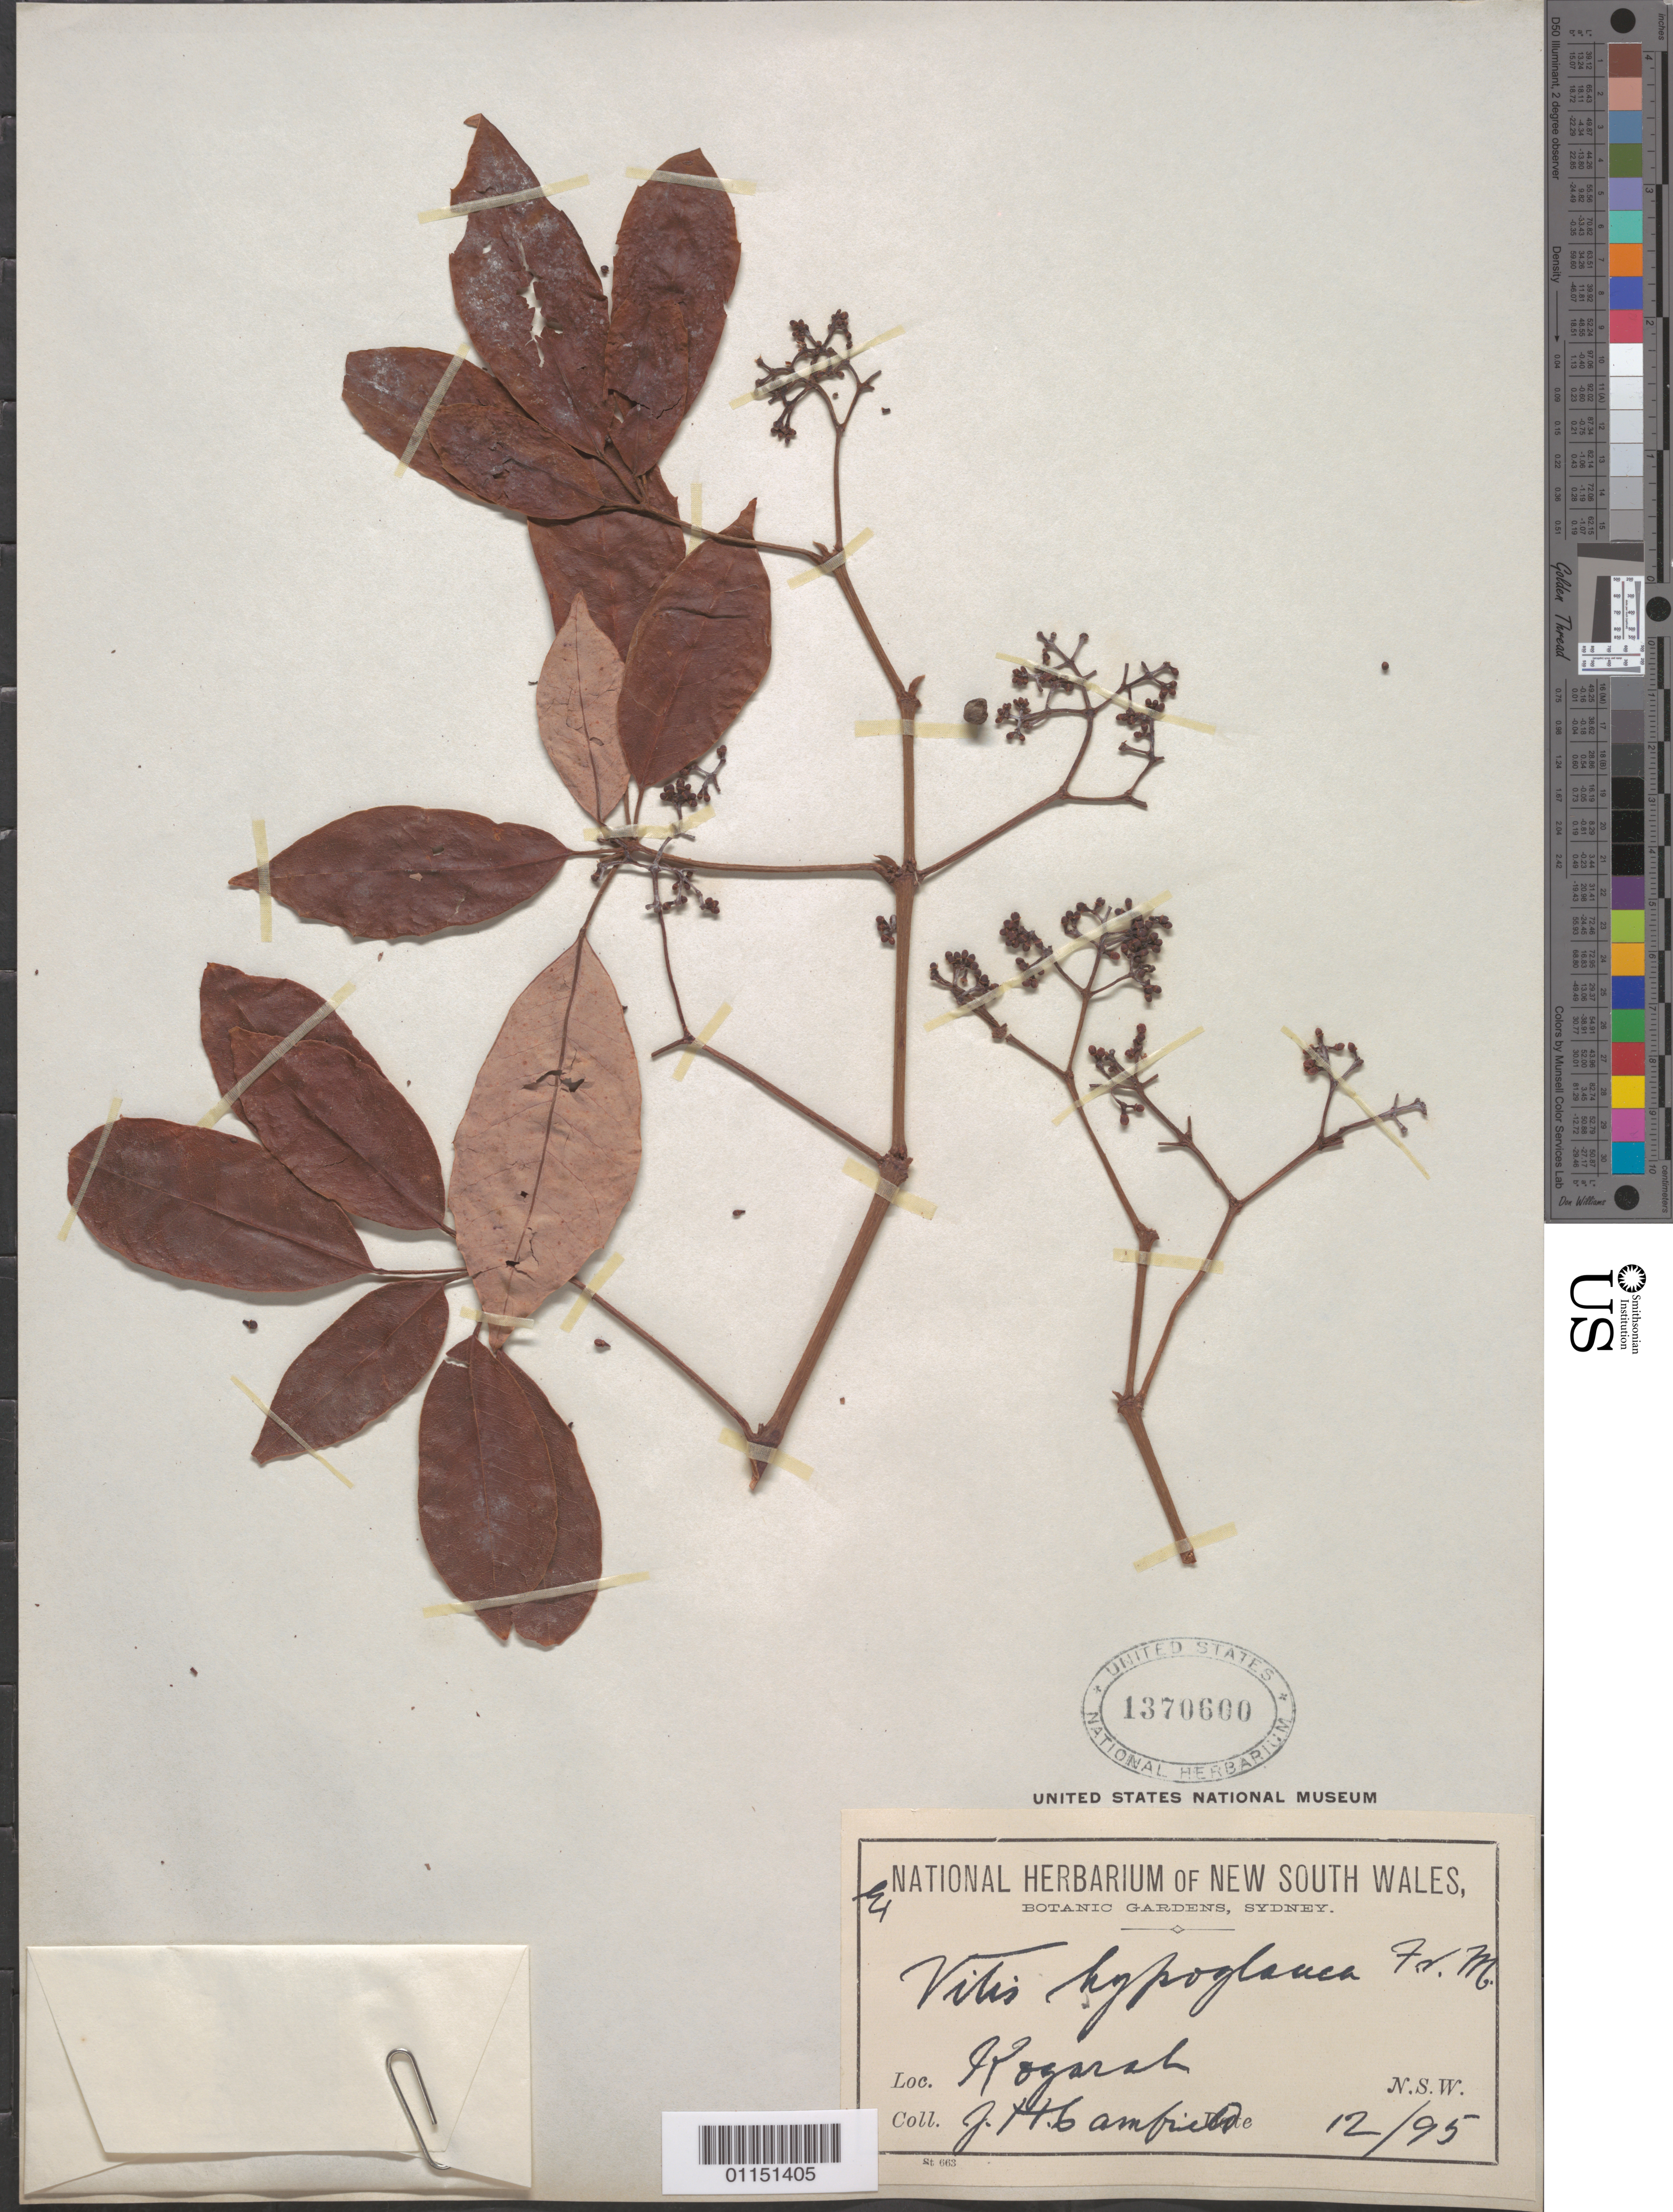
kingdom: Plantae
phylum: Tracheophyta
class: Magnoliopsida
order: Vitales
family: Vitaceae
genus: Cissus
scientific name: Cissus hypoglauca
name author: A. Gray in Wilkes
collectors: J. Camfield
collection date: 1895-12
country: Australia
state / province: New South Wales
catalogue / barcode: US 1370600